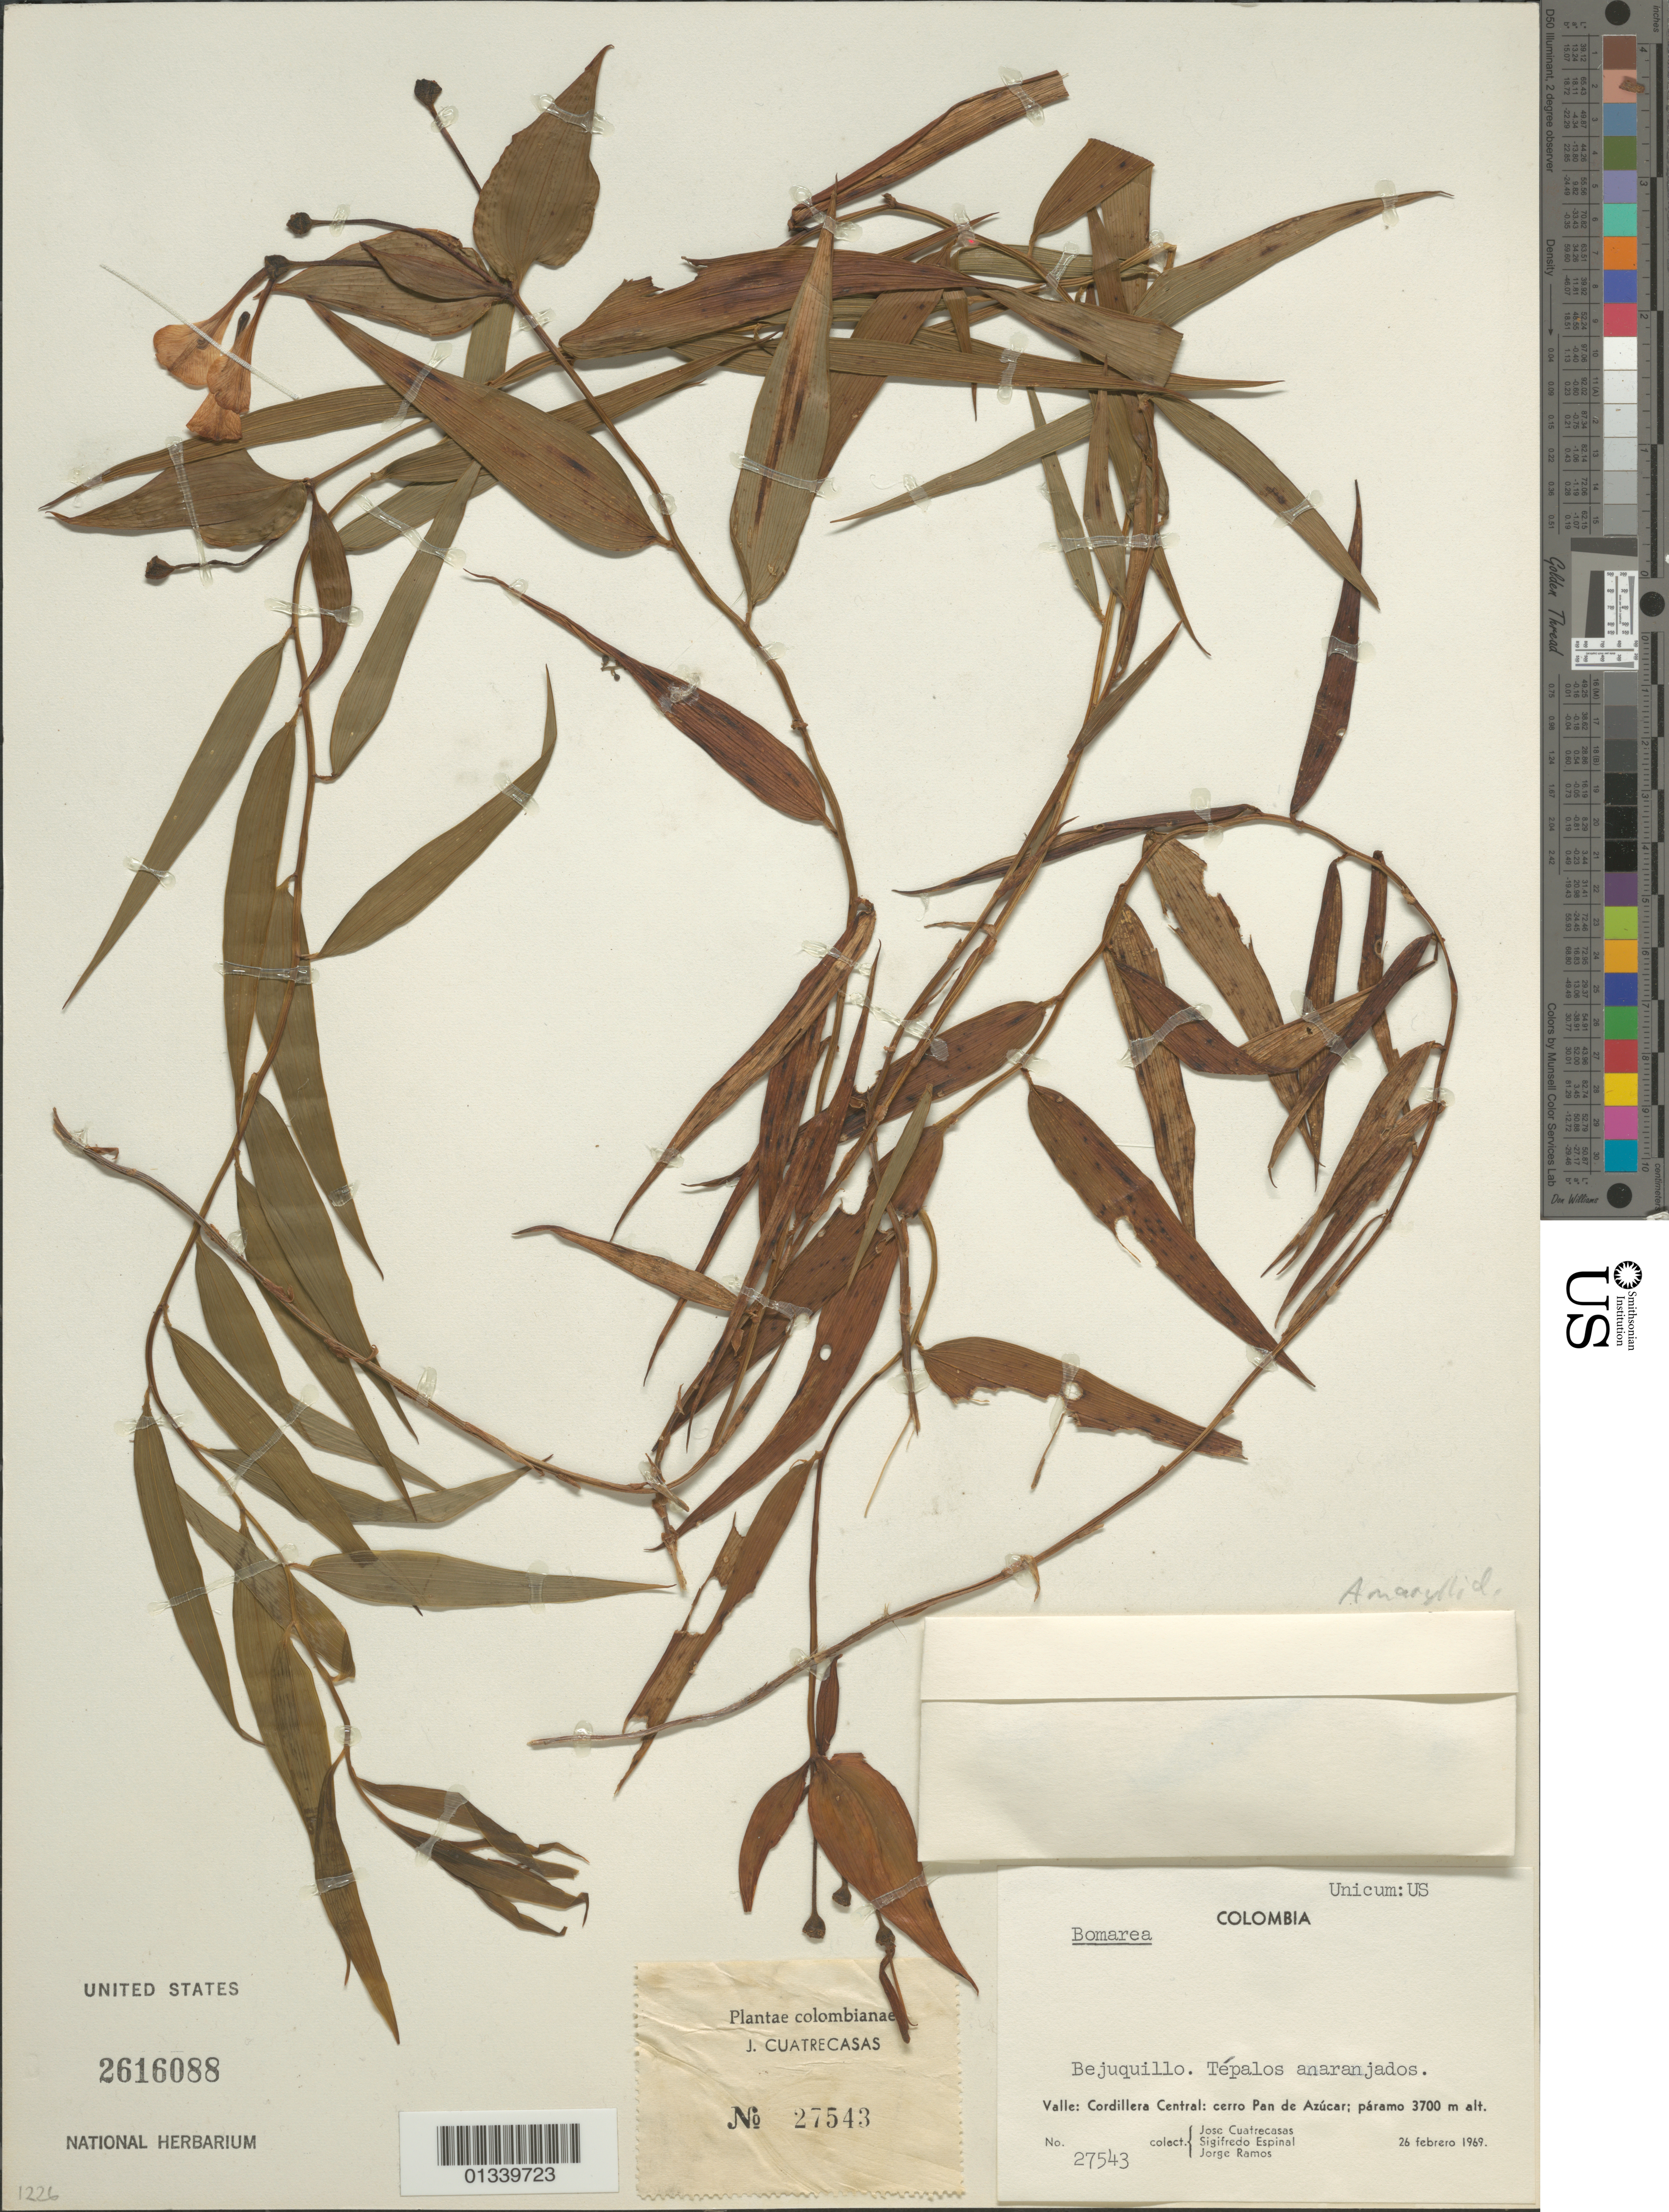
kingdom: Plantae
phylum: Tracheophyta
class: Liliopsida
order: Liliales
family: Alstroemeriaceae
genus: Bomarea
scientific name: Bomarea sp.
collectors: J. Cuatrecasas, J. Ramos & S. Espinal T.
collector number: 27543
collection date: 1969-03-26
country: Colombia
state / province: Valle del Cauca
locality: Cordillera Central: cerro Pan de Azucar.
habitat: Paramo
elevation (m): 3700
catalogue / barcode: US 2616088